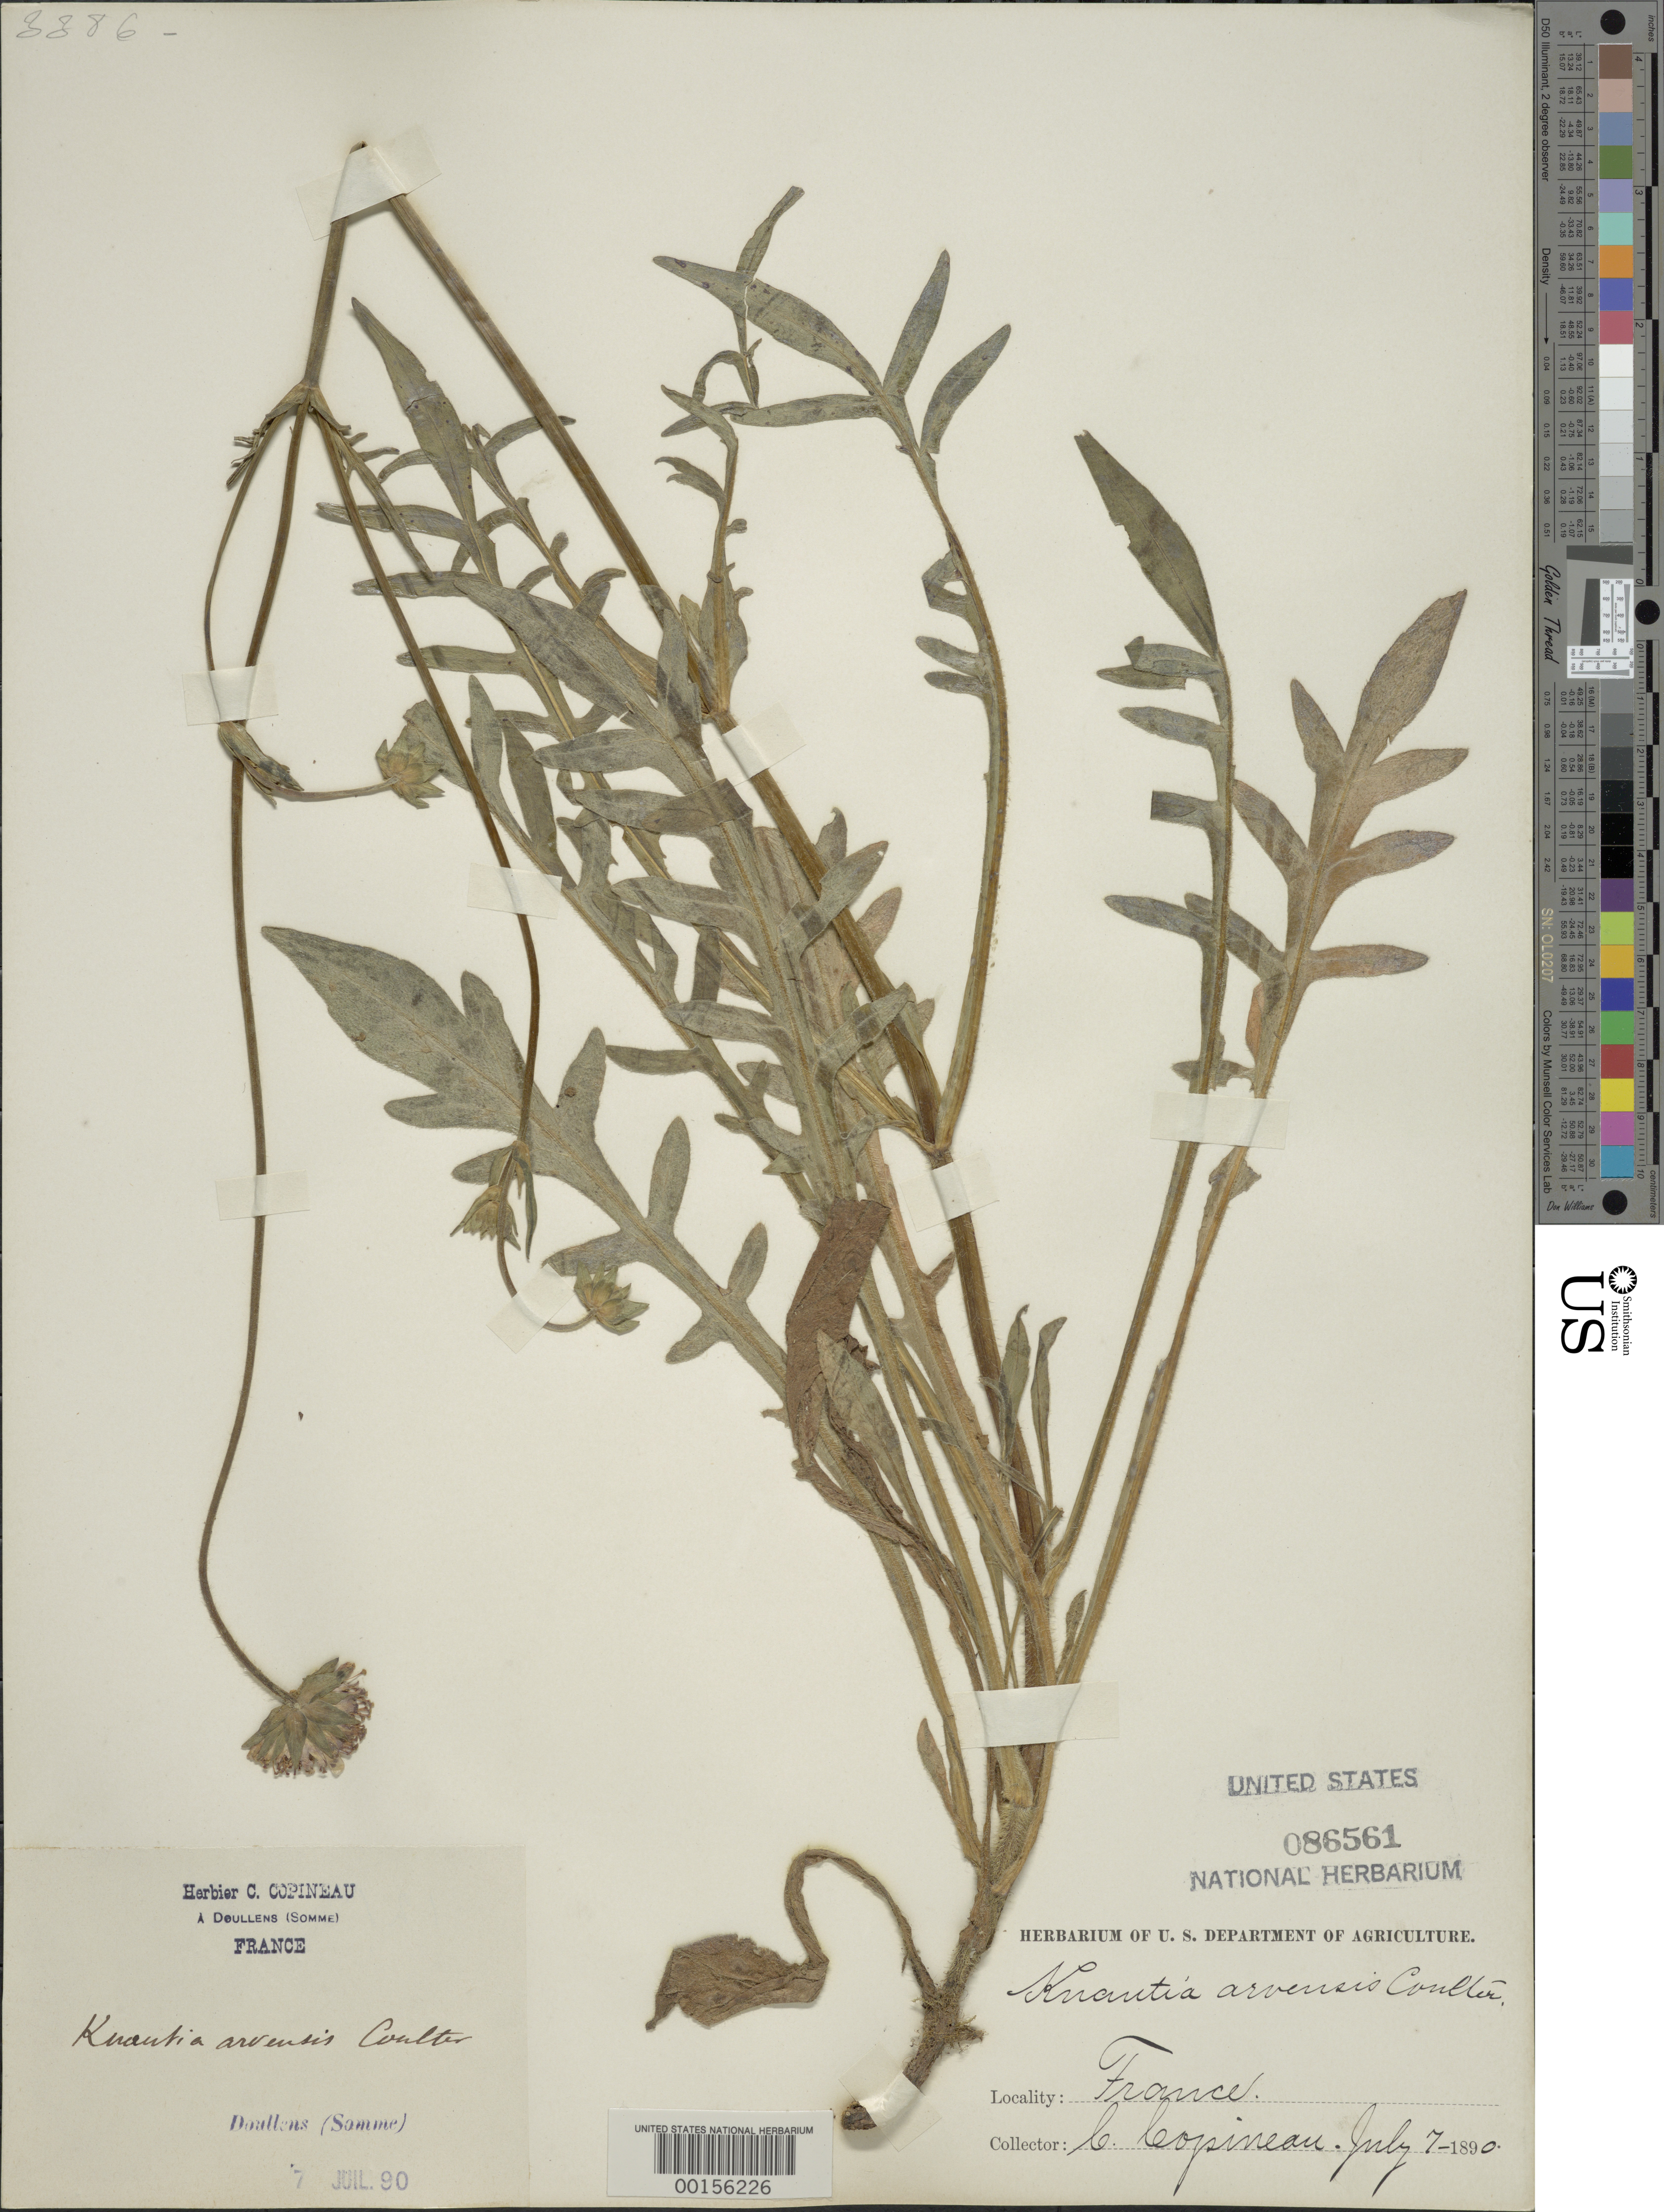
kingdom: Plantae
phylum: Tracheophyta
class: Magnoliopsida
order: Dipsacales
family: Caprifoliaceae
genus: Knautia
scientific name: Knautia arvensis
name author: (L.) Coult.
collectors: C. Copineau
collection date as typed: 07 Jul 1890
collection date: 1890-07-07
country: France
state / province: Hauts-de-France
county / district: Somme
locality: Doullens (Somme)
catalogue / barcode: US 86561